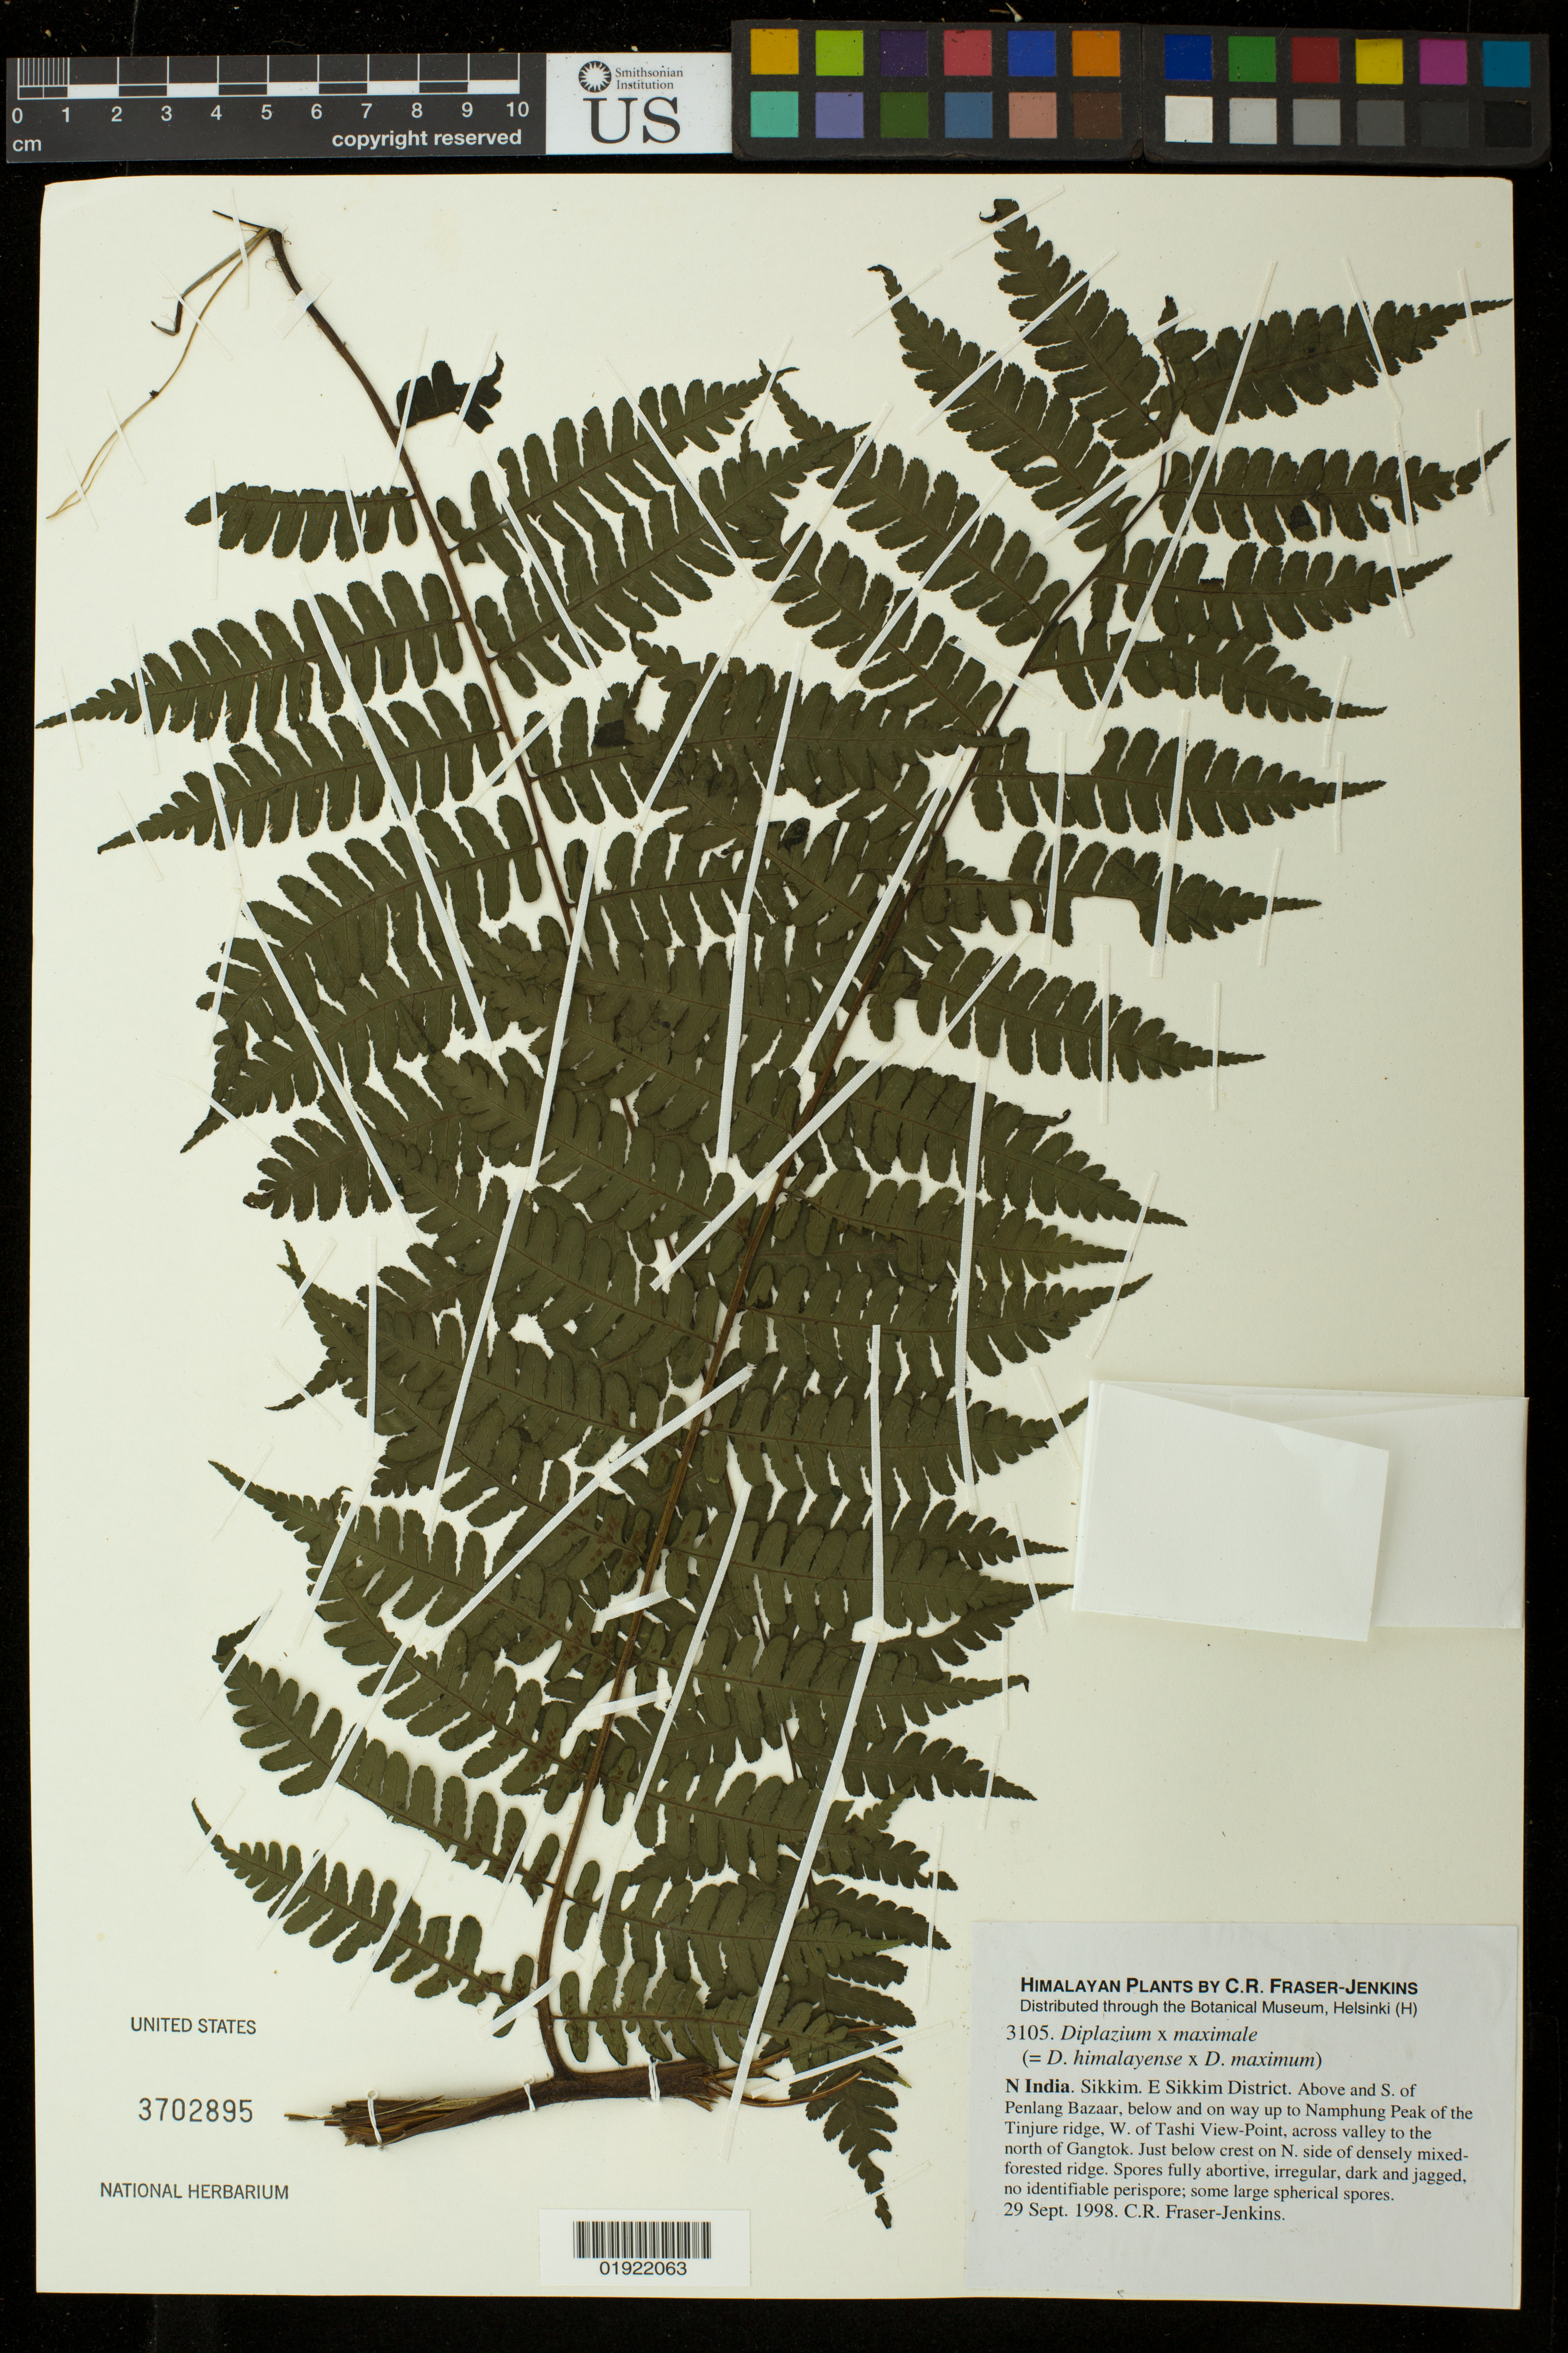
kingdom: Plantae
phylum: Tracheophyta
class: Polypodiopsida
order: Polypodiales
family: Athyriaceae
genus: Diplazium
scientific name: Diplazium x maximale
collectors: C. R. Fraser-Jenkins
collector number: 3105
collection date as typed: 29 Sept. 1998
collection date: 1998-09-29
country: India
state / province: Sikkim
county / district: East Sikkim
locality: Above and S. of Penlang Bazaar, below and on way up to Namphung Peak of the Tinjure ridge, W. of Tashi View-Point, across valley to the north of Gangtok. Just below crest on N. side of densely mixed-forested ridge.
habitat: densely-mixed forested ridge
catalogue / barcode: US 3702895